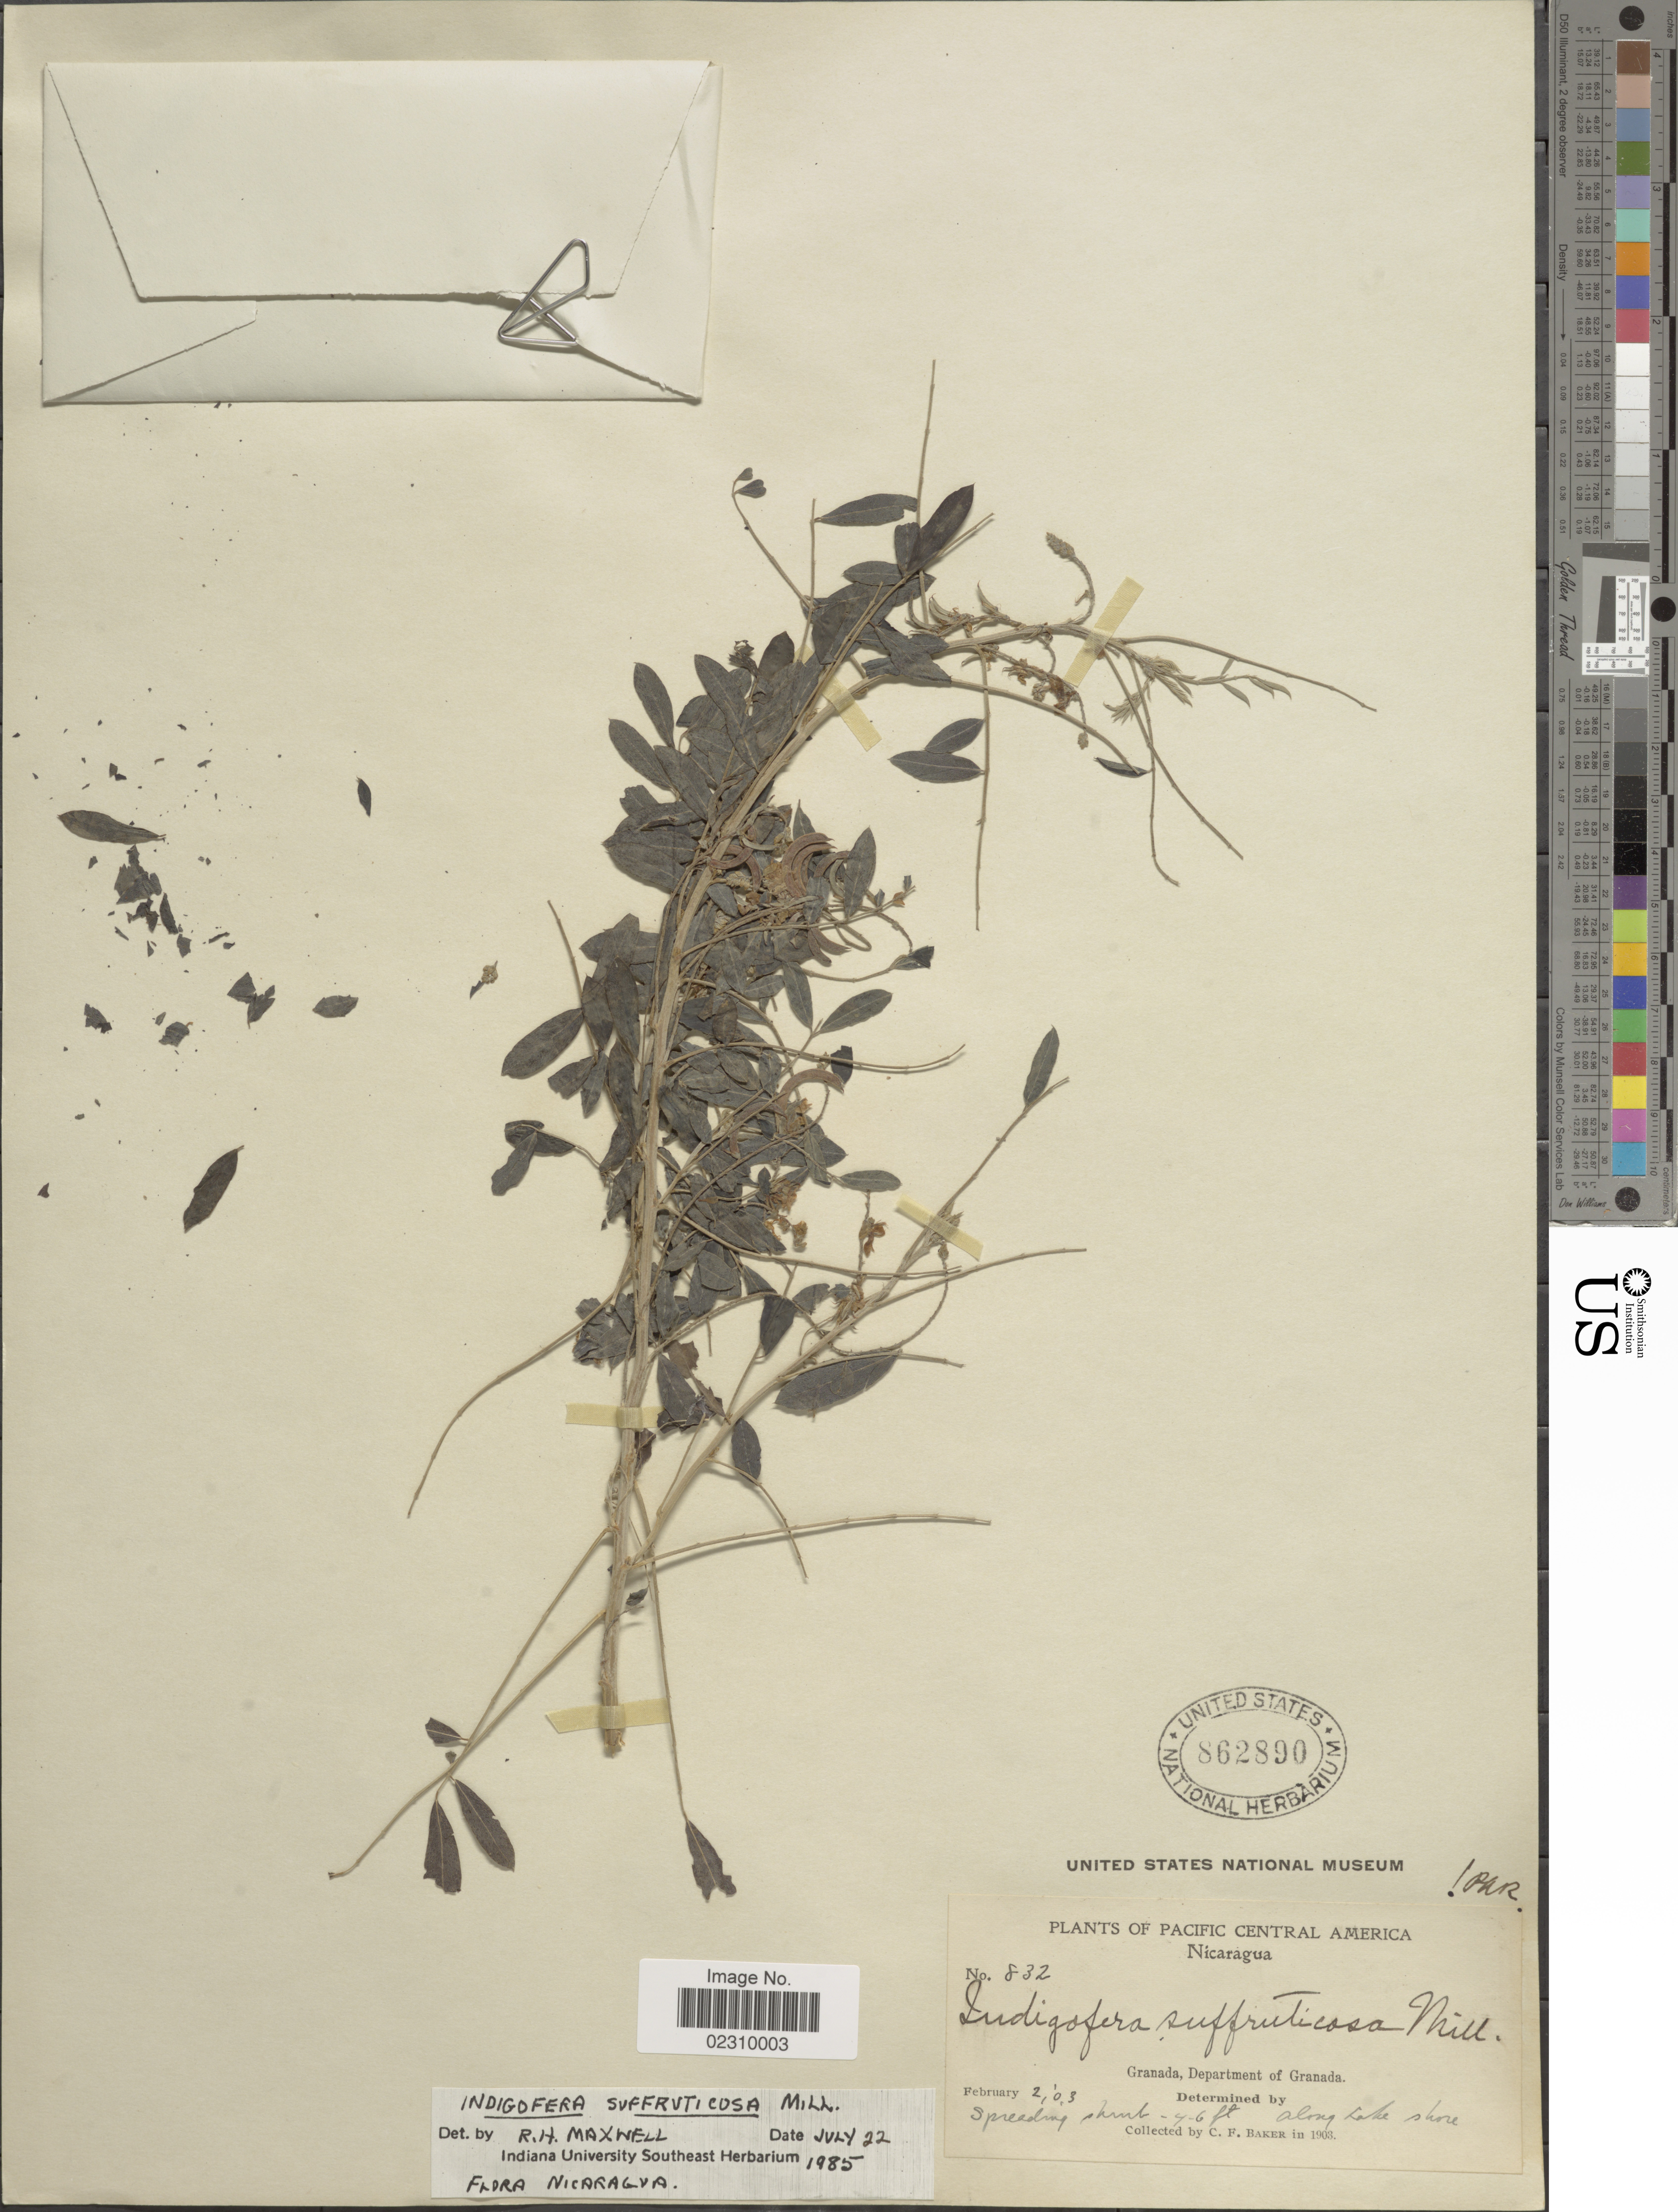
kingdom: Plantae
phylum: Tracheophyta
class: Magnoliopsida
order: Fabales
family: Fabaceae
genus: Indigofera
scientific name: Indigofera suffruticosa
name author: Mill.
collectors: C. F. Baker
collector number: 832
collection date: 1903-02-02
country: Nicaragua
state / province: Granada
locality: Granada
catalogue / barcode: US 862890